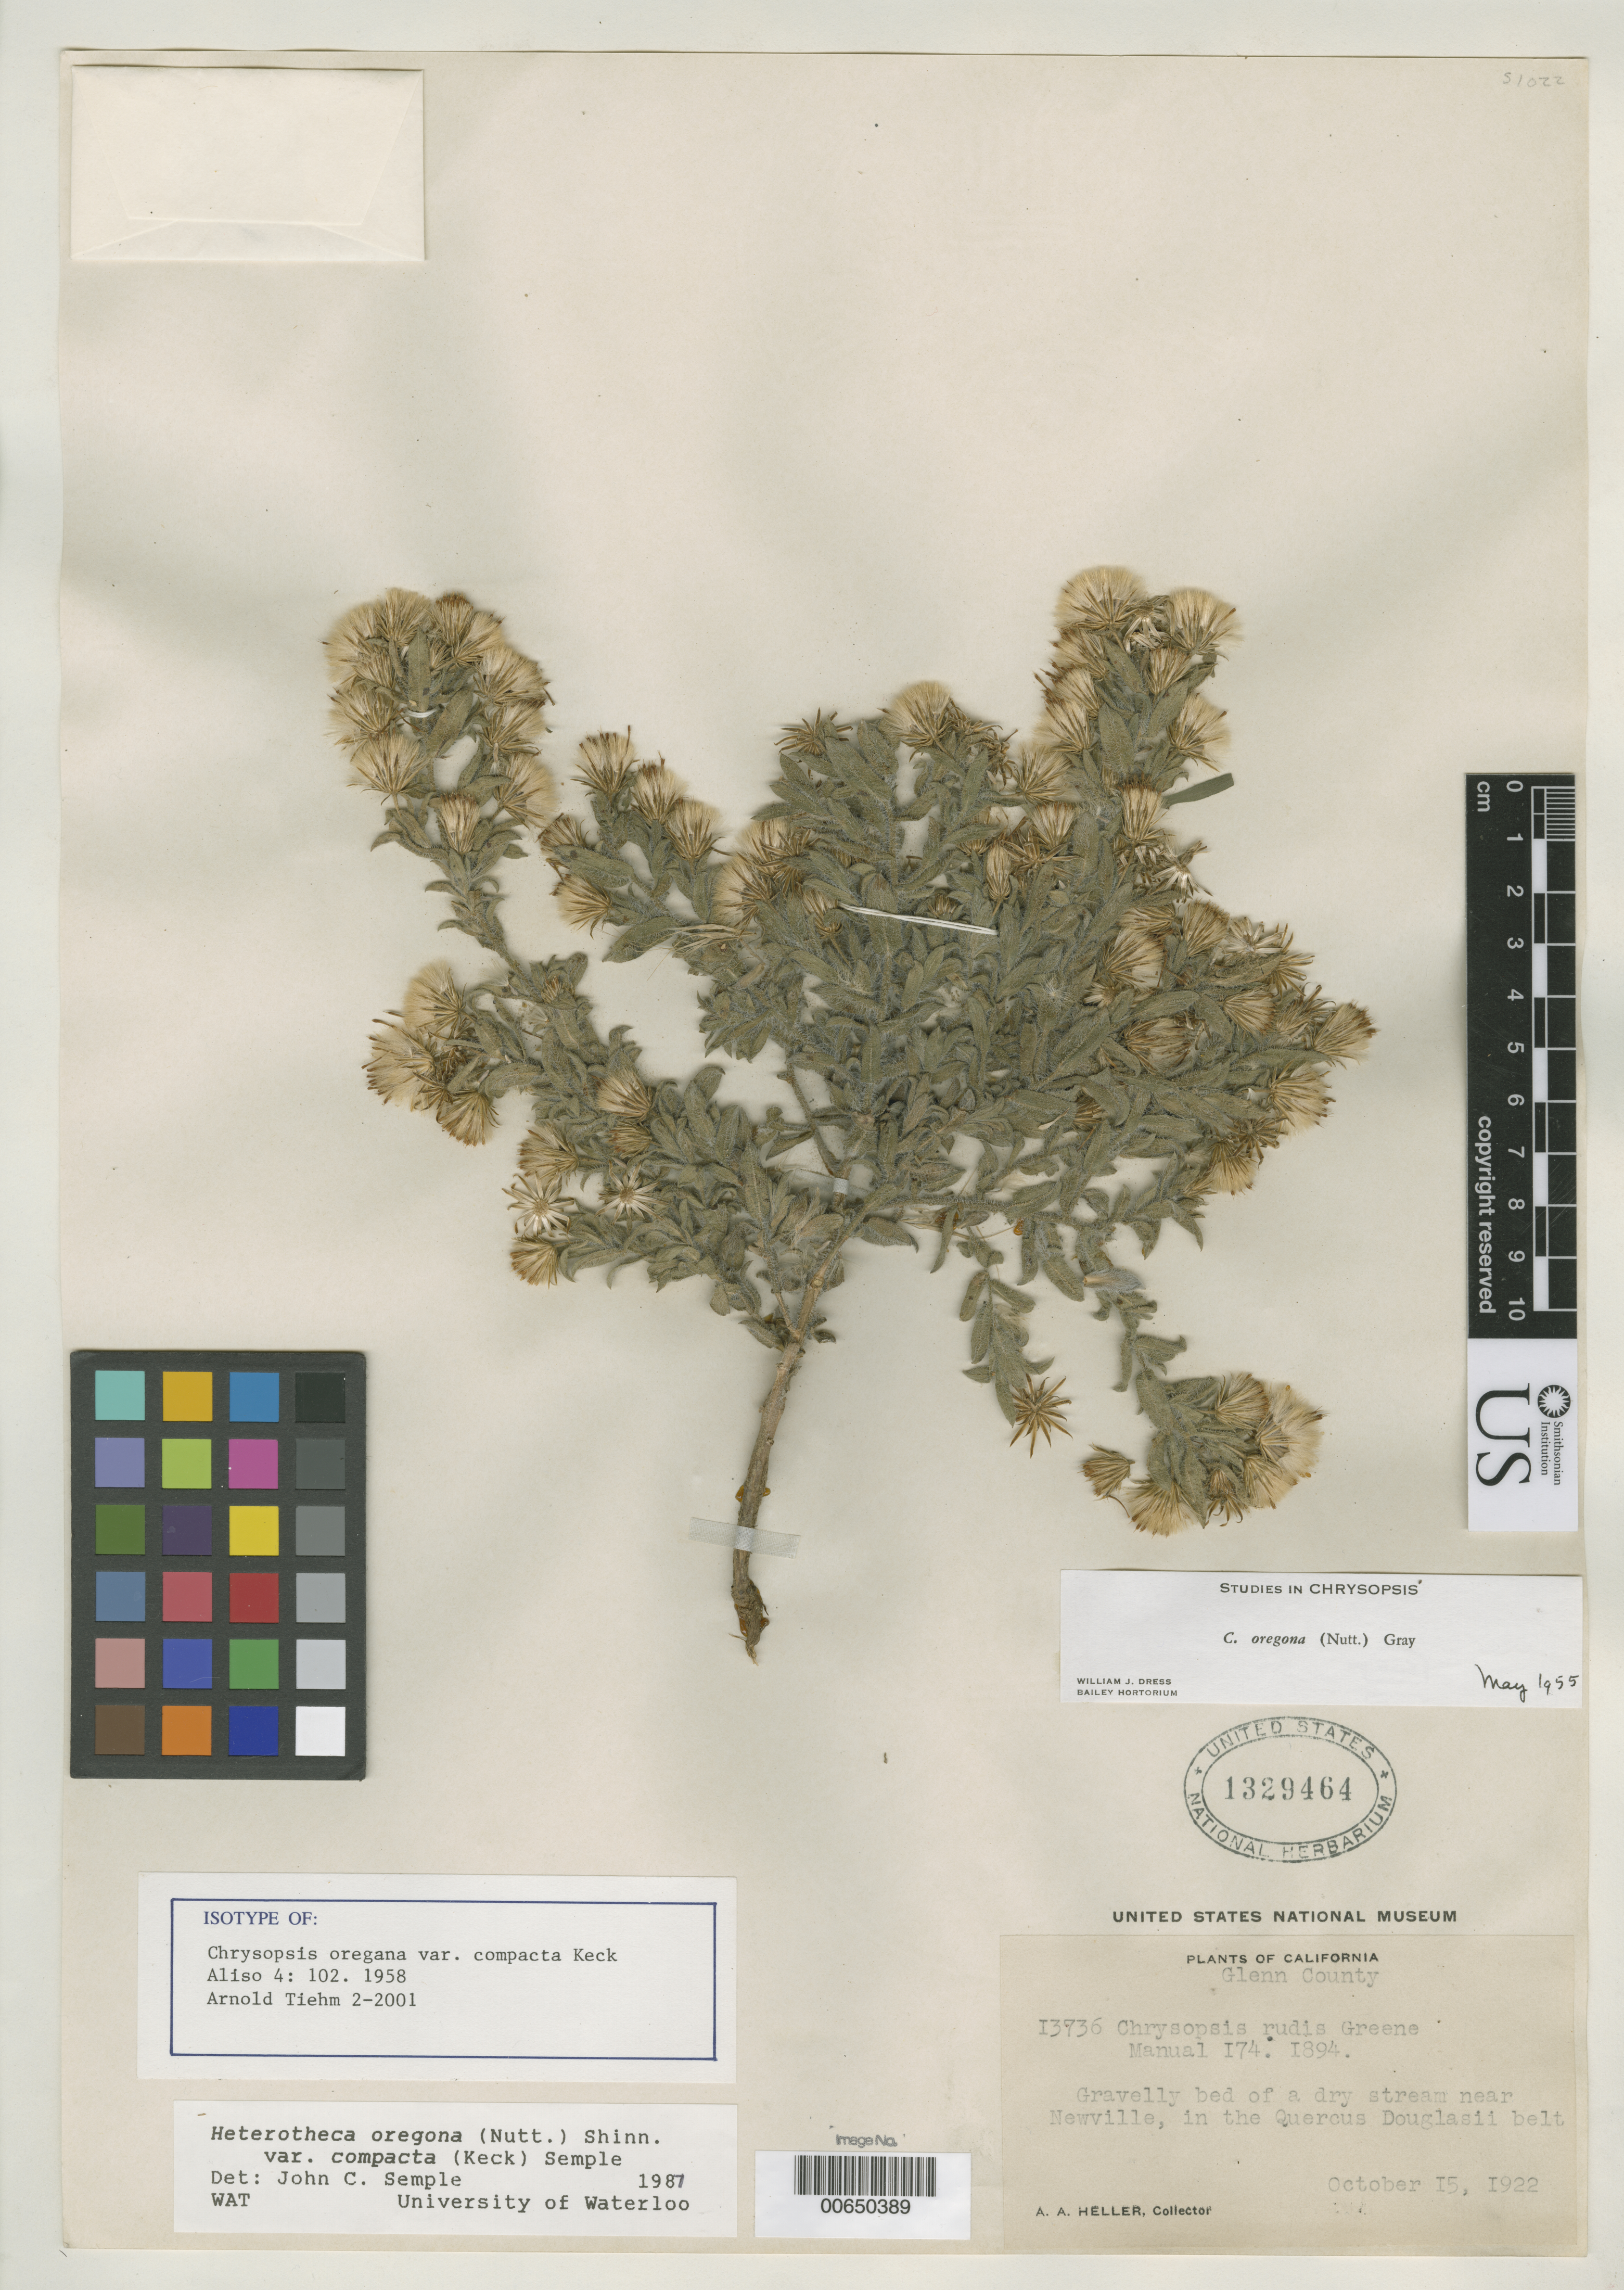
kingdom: Plantae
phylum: Tracheophyta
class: Magnoliopsida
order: Asterales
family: Asteraceae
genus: Chrysopsis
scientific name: Chrysopsis oregona var. compacta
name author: D.D. Keck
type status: Isotype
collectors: A. A. Heller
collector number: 13736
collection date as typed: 15 Oct 1922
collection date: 1922-10-15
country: United States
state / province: California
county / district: Glenn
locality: Near Newville.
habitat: Gravelly bed of a dry stream.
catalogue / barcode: US 1329464